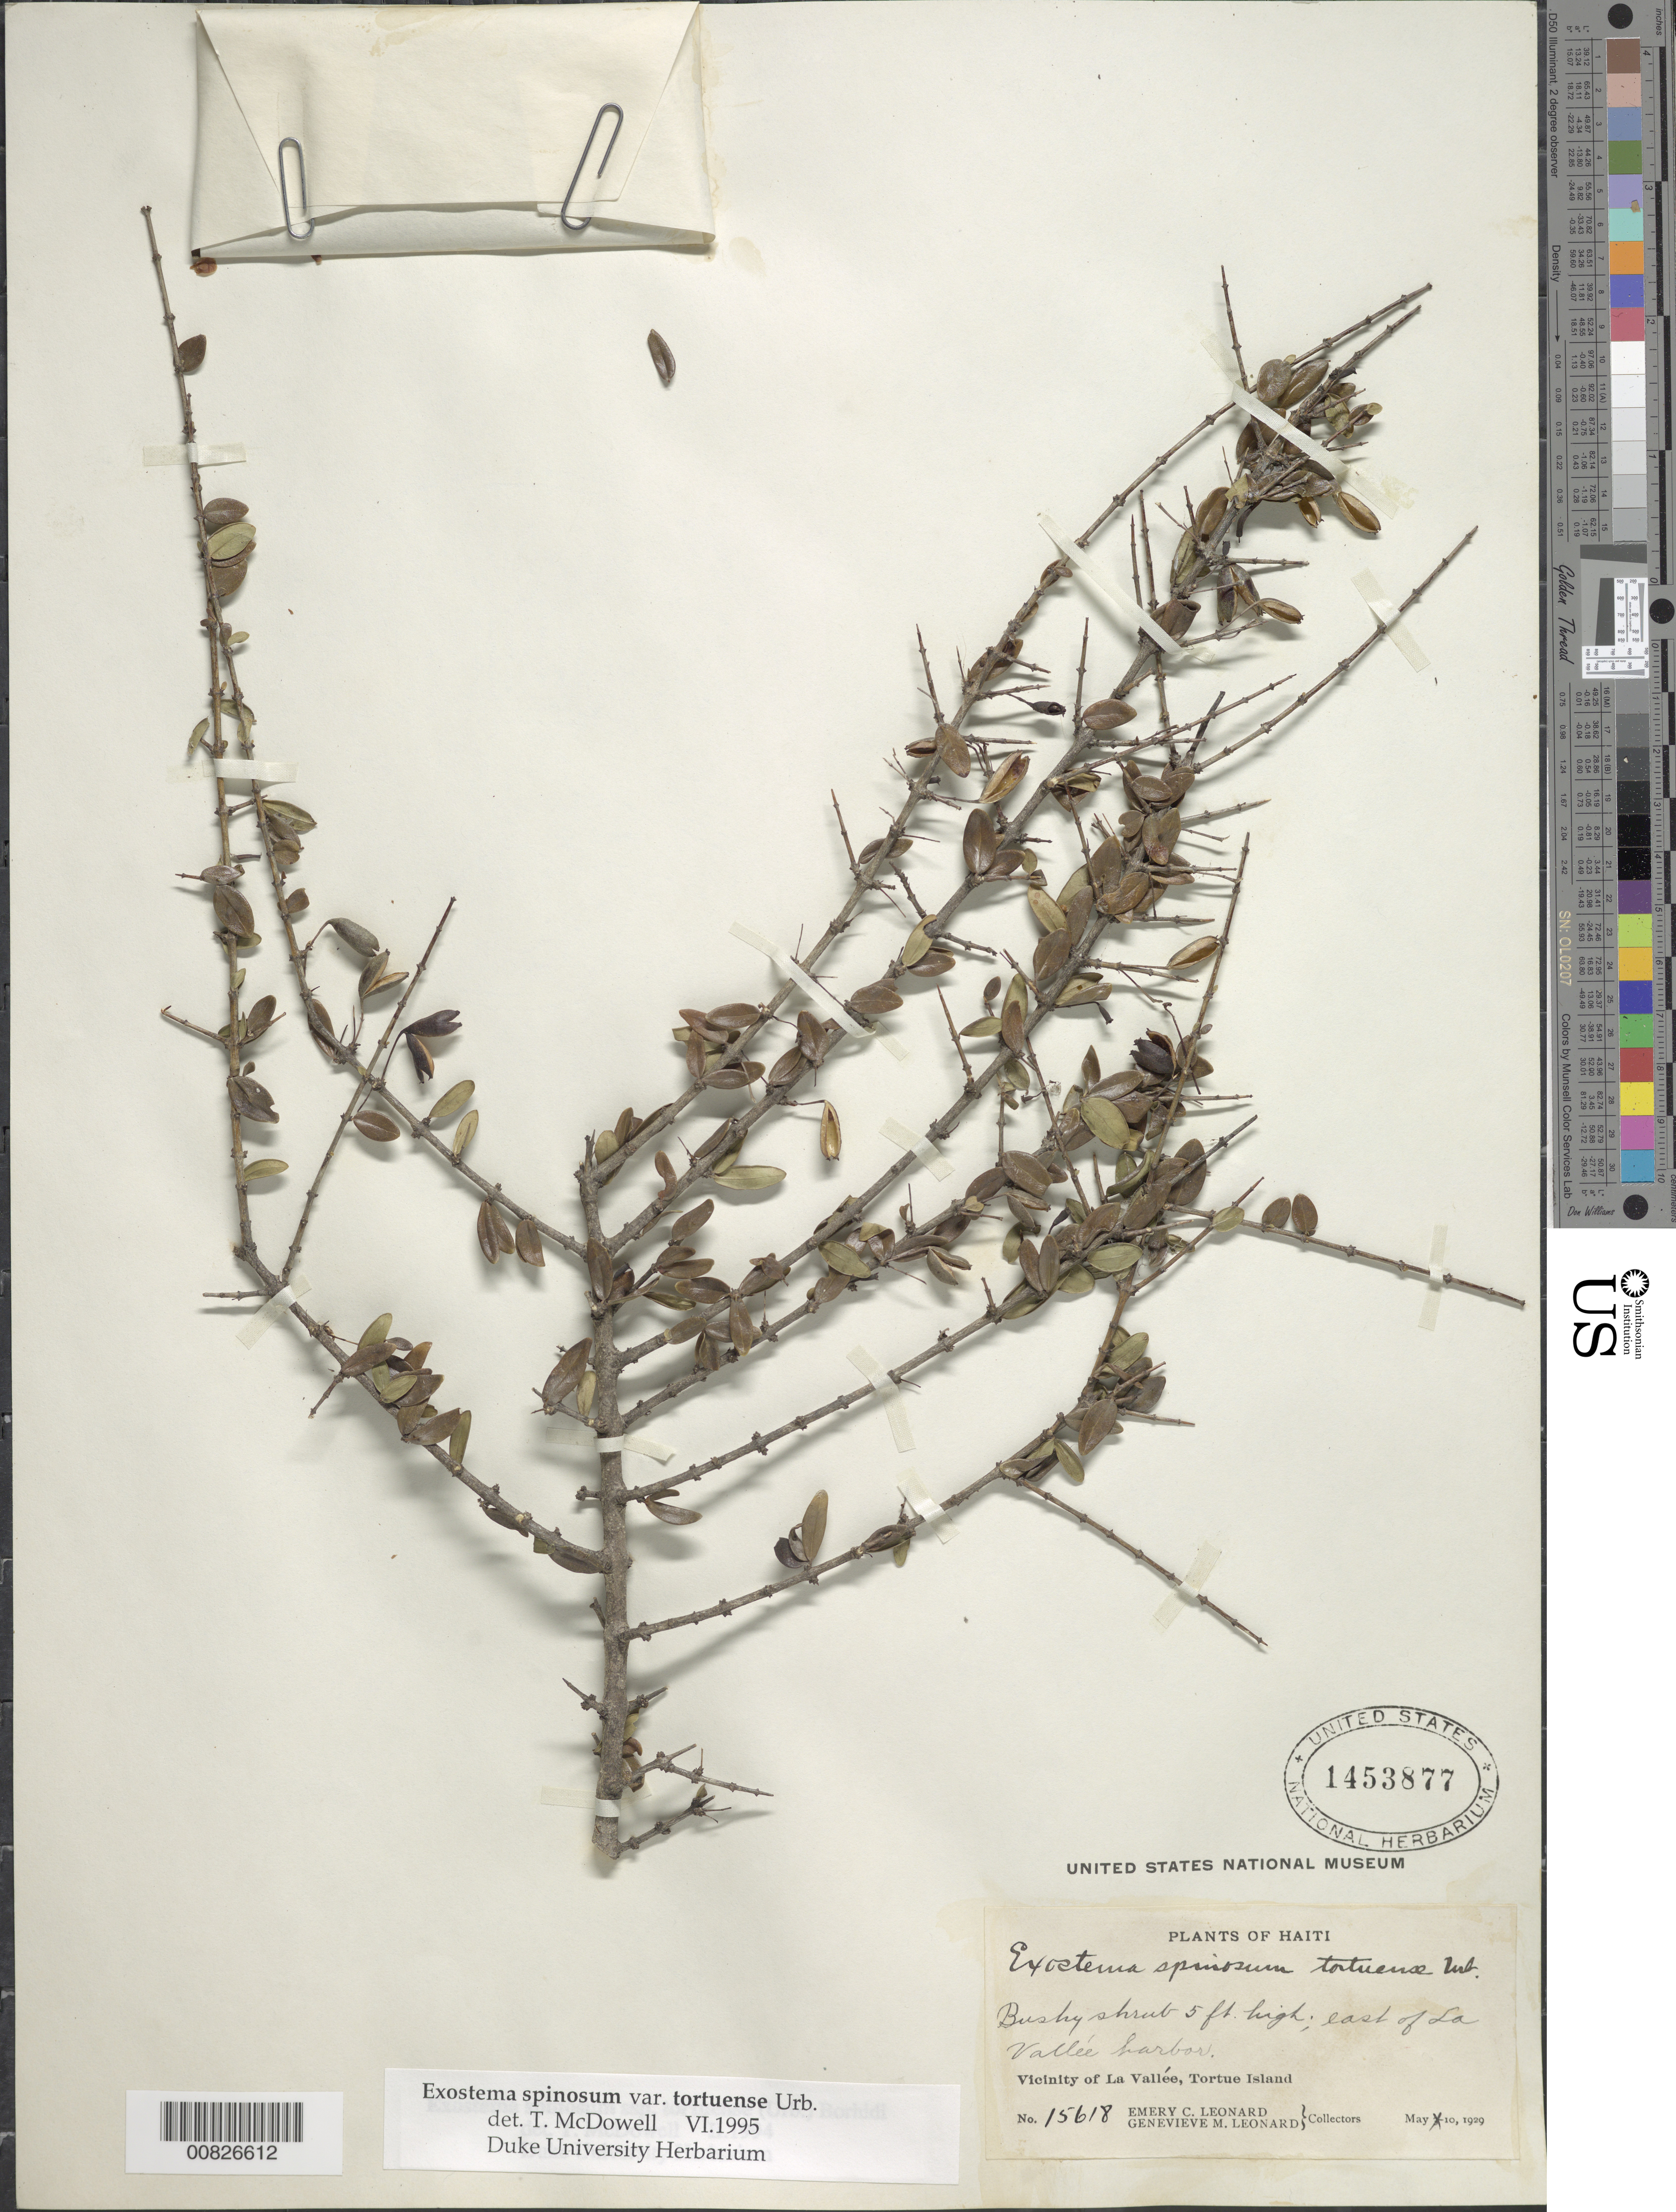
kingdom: Plantae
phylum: Tracheophyta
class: Magnoliopsida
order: Gentianales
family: Rubiaceae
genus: Exostema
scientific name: Exostema spinosum var. tortuense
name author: (Urb.) Borhidi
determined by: McDowell, T.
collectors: E. C. Leonard & G. M. Leonard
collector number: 15618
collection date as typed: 10 May 1929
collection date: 1929-05-10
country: Haiti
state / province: Nord-Ouest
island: Île de la Tortue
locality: Vicinity of La Vallée, E of La Vallée harbor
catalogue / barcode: US 1453877